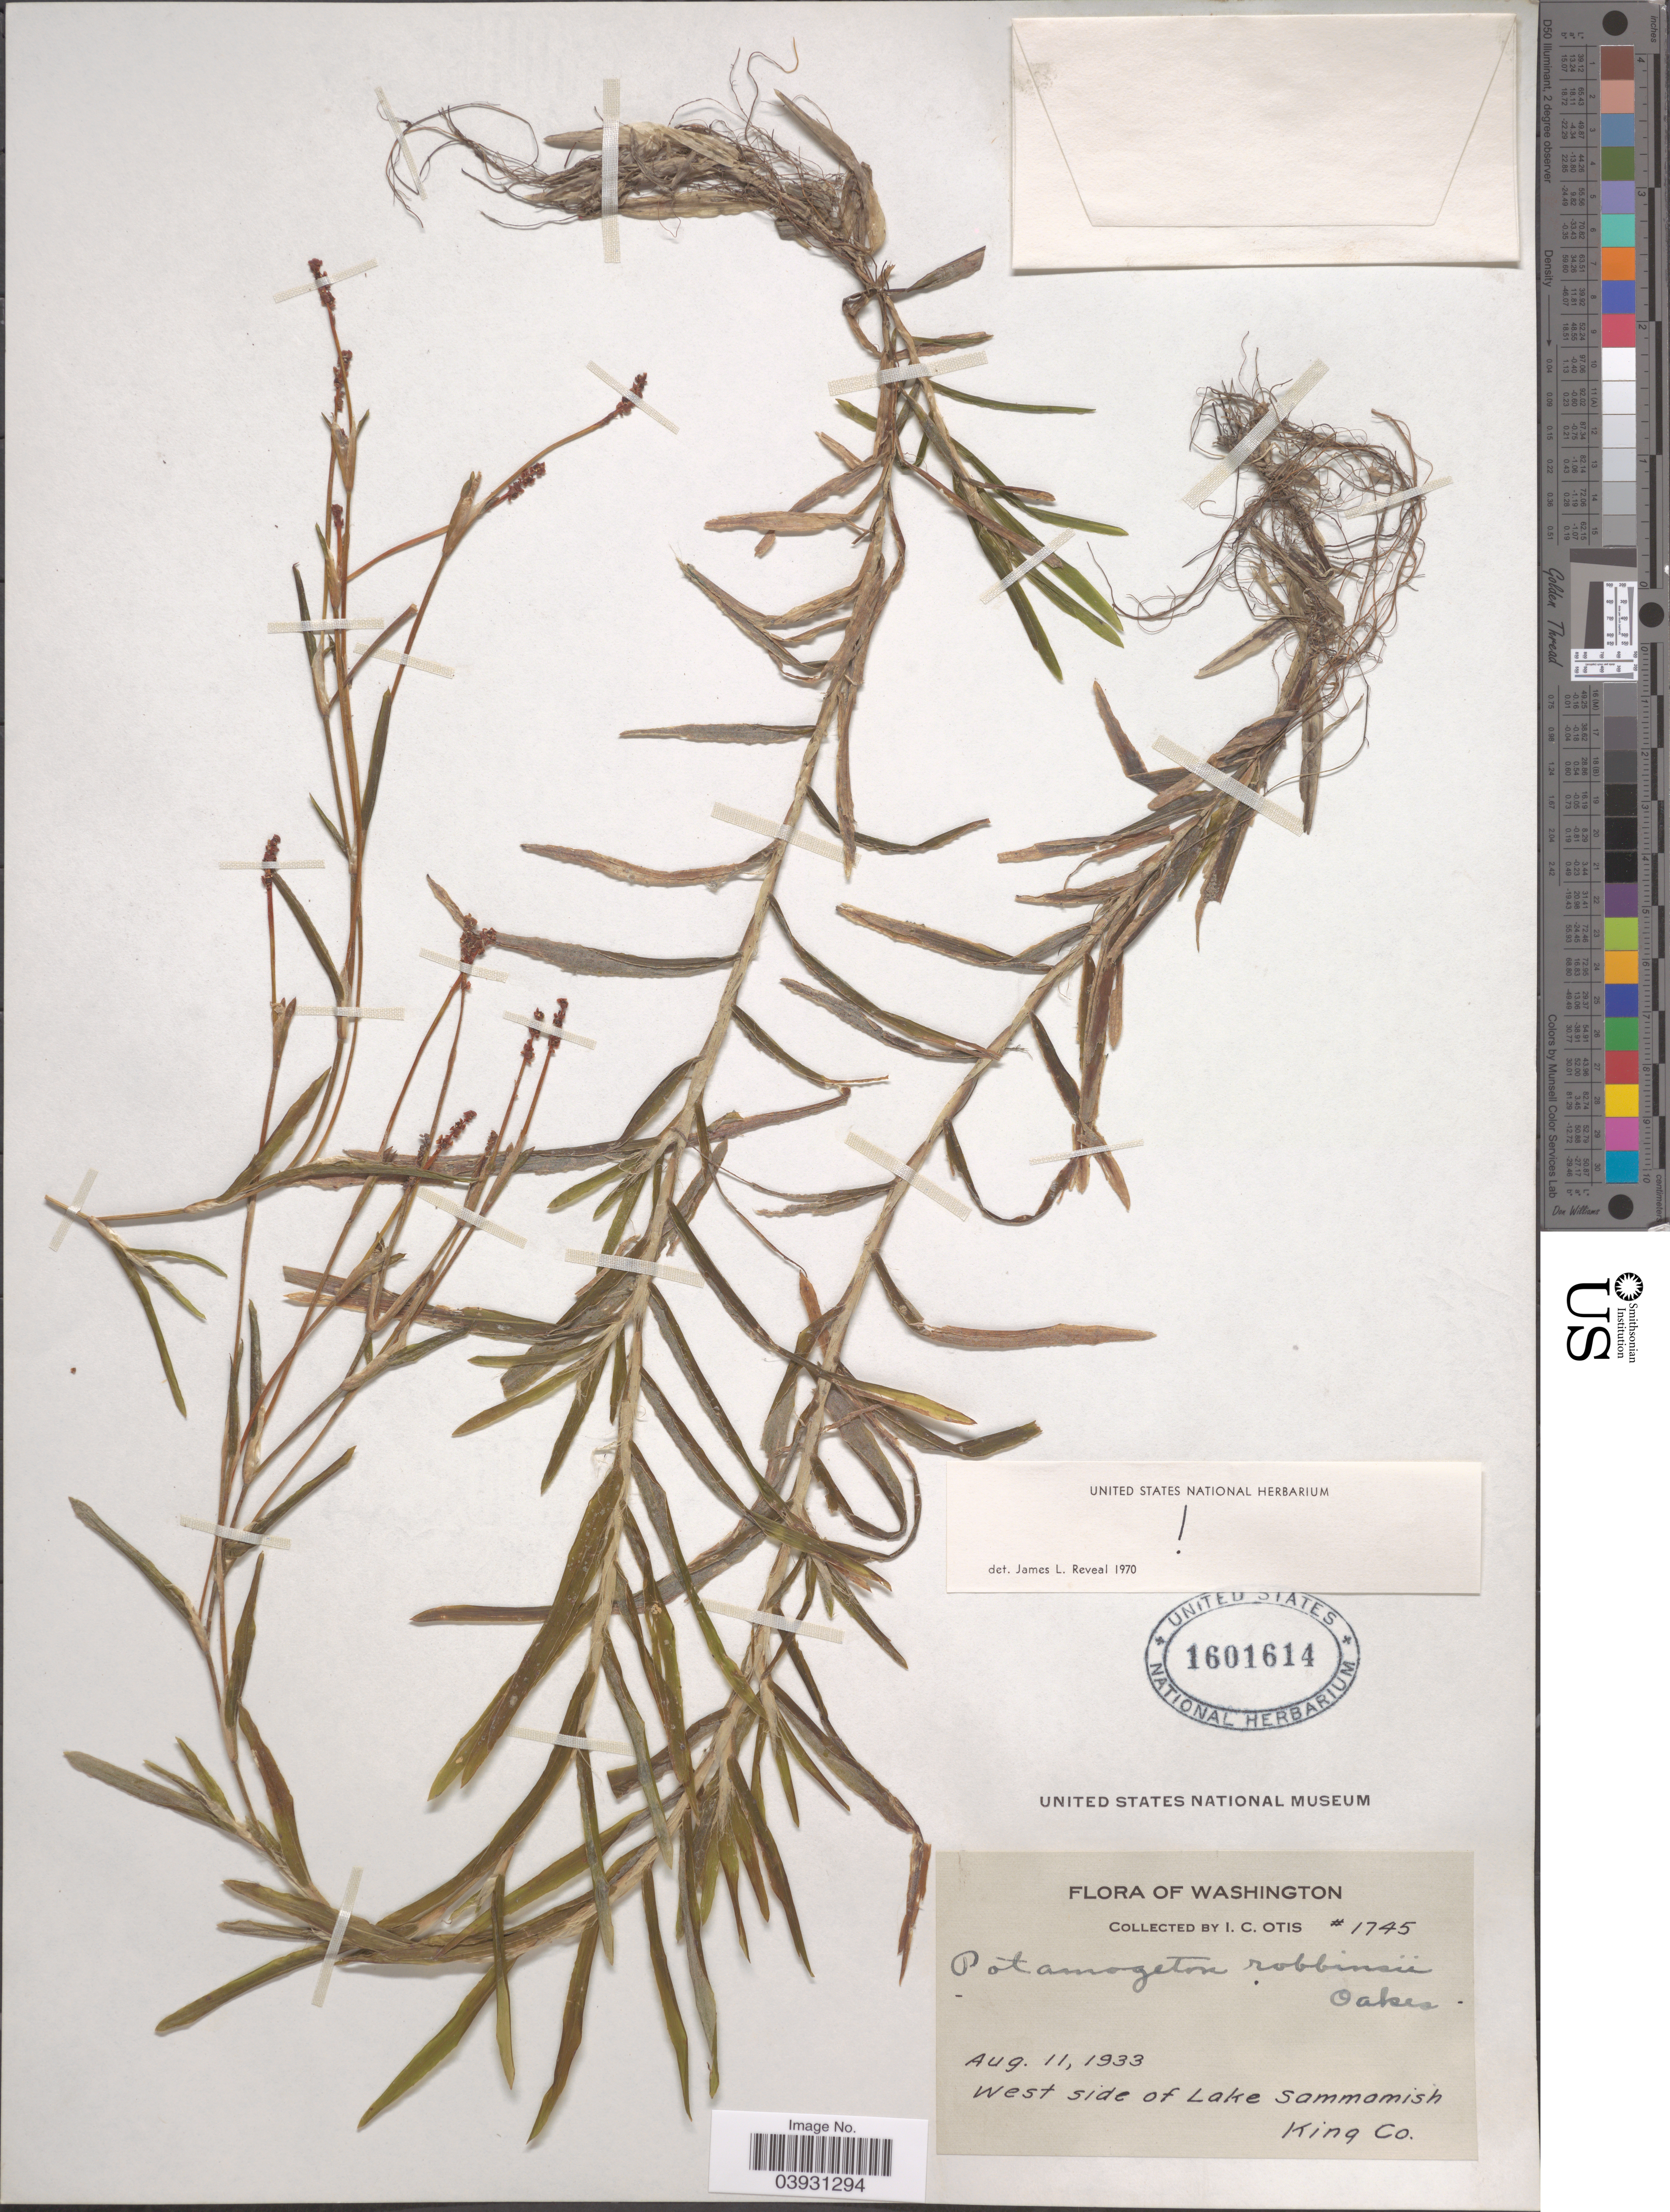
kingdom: Plantae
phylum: Tracheophyta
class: Liliopsida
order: Alismatales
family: Potamogetonaceae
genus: Potamogeton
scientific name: Potamogeton robbinsii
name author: Oakes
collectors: I. C. Otis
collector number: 1745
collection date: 1933-08-11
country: United States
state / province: Washington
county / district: King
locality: West side of Lake Sammamish. King Co.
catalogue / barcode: US 1601614